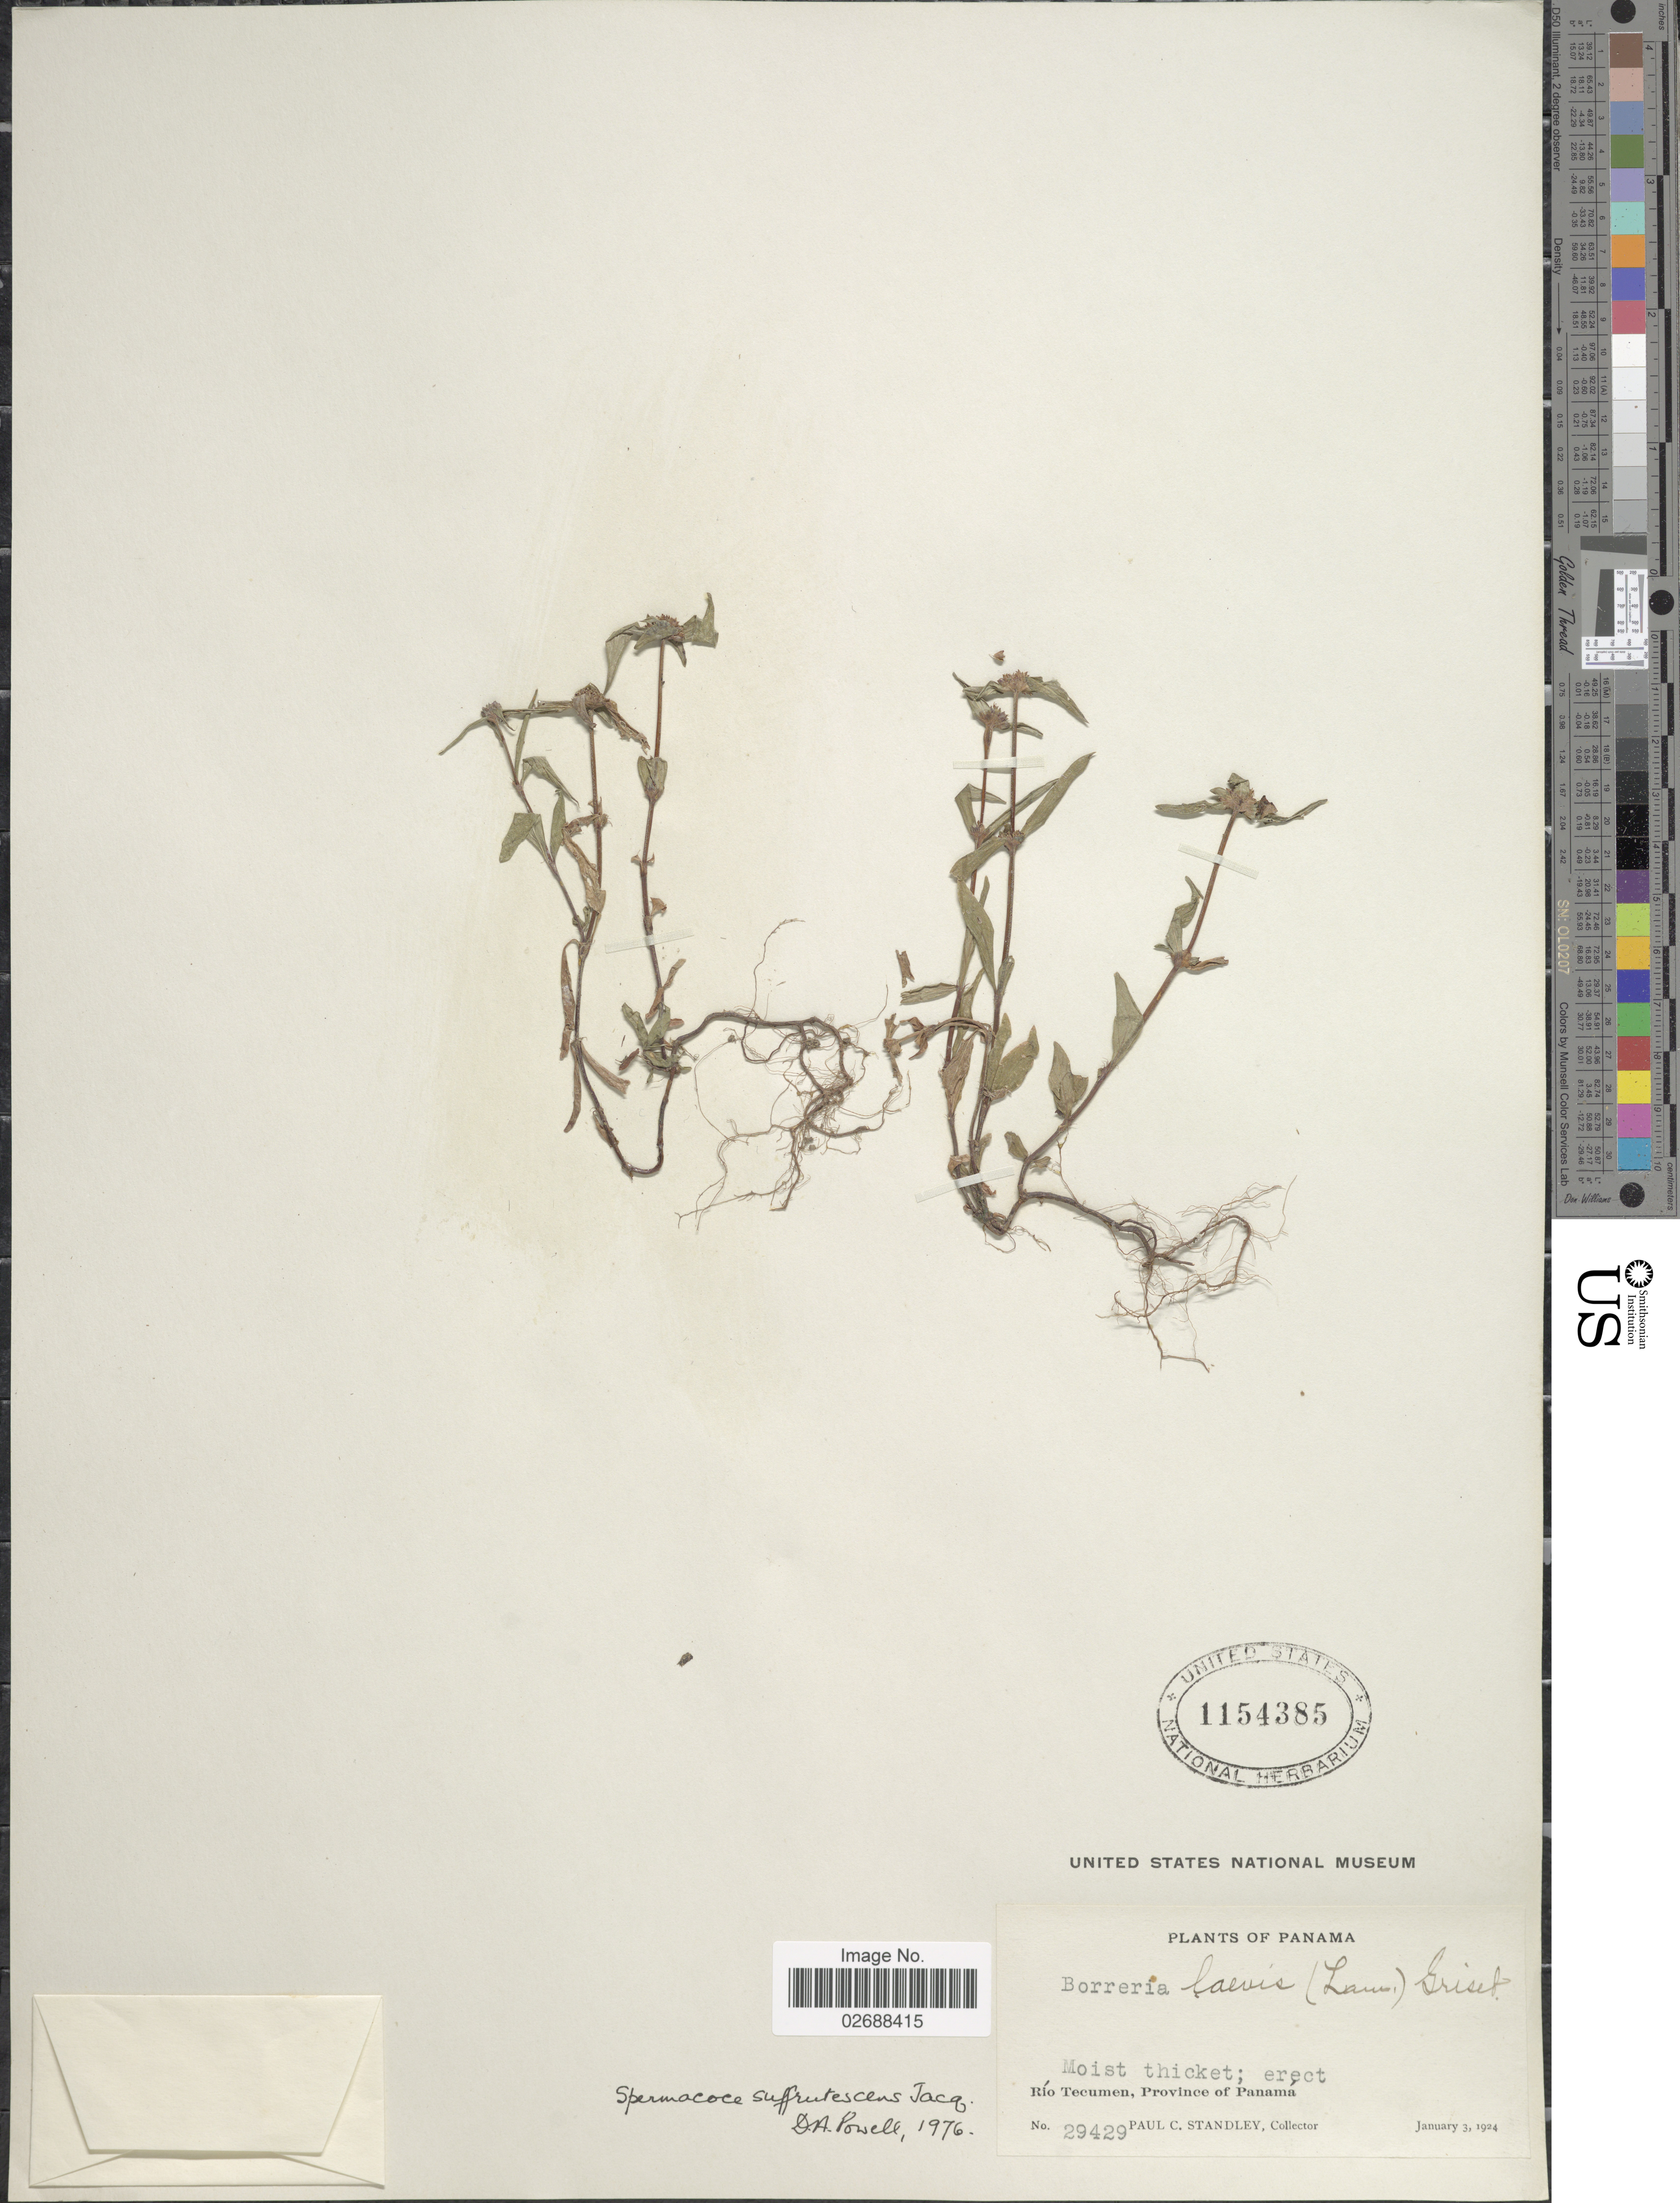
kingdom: Plantae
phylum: Tracheophyta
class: Magnoliopsida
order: Gentianales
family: Rubiaceae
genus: Borreria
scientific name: Borreria assurgens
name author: (Ruiz & Pav.) Griseb.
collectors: P. C. Standley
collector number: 29429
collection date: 1924-01-03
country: Panama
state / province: Panamá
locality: Río Tecumen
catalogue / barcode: US 1154385